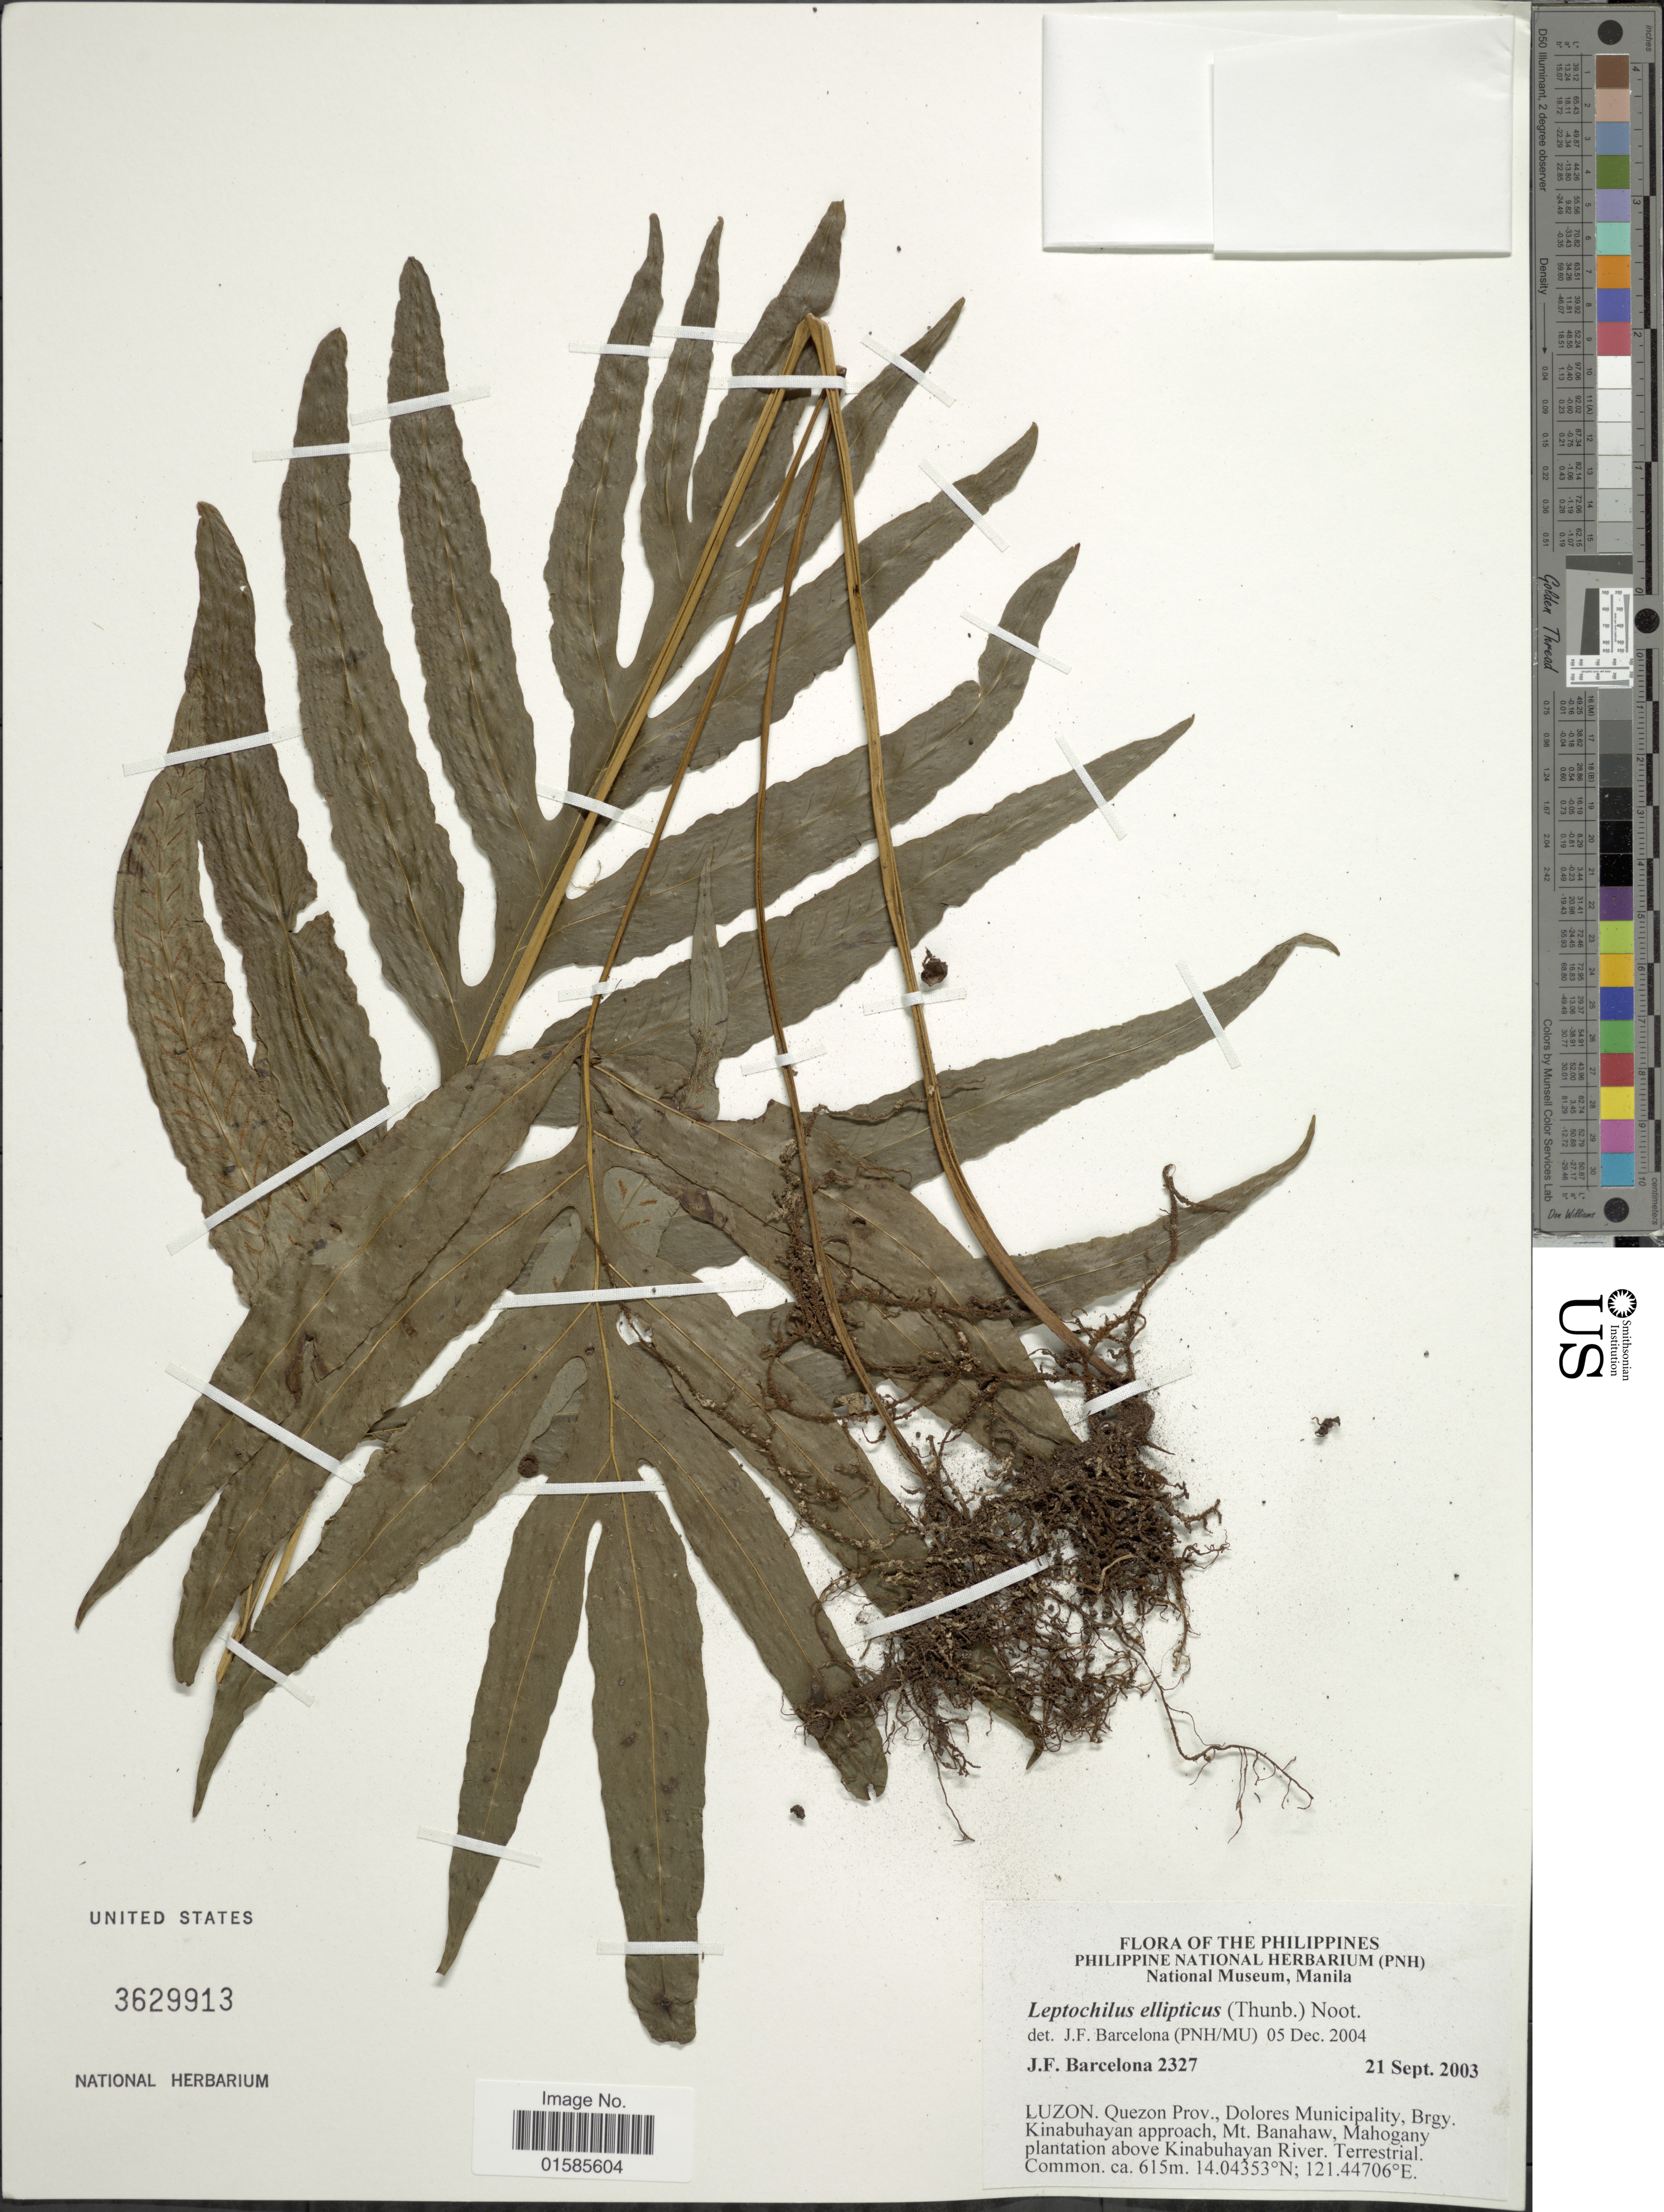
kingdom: Plantae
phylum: Tracheophyta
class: Polypodiopsida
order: Polypodiales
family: Polypodiaceae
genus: Leptochilus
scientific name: Leptochilus ellipticus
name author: (Thunb.) Noot.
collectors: J. F. Barcelona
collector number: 2327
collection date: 2003-09-21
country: Philippines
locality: The Philippines, Luzon. Quezon Prov., Dolores Municipality, Brgy. Kinabuhayan approach, Mt. Banahaw, Mahogany plantation above Kinabuhayan River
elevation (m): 615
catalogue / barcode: US 3629913